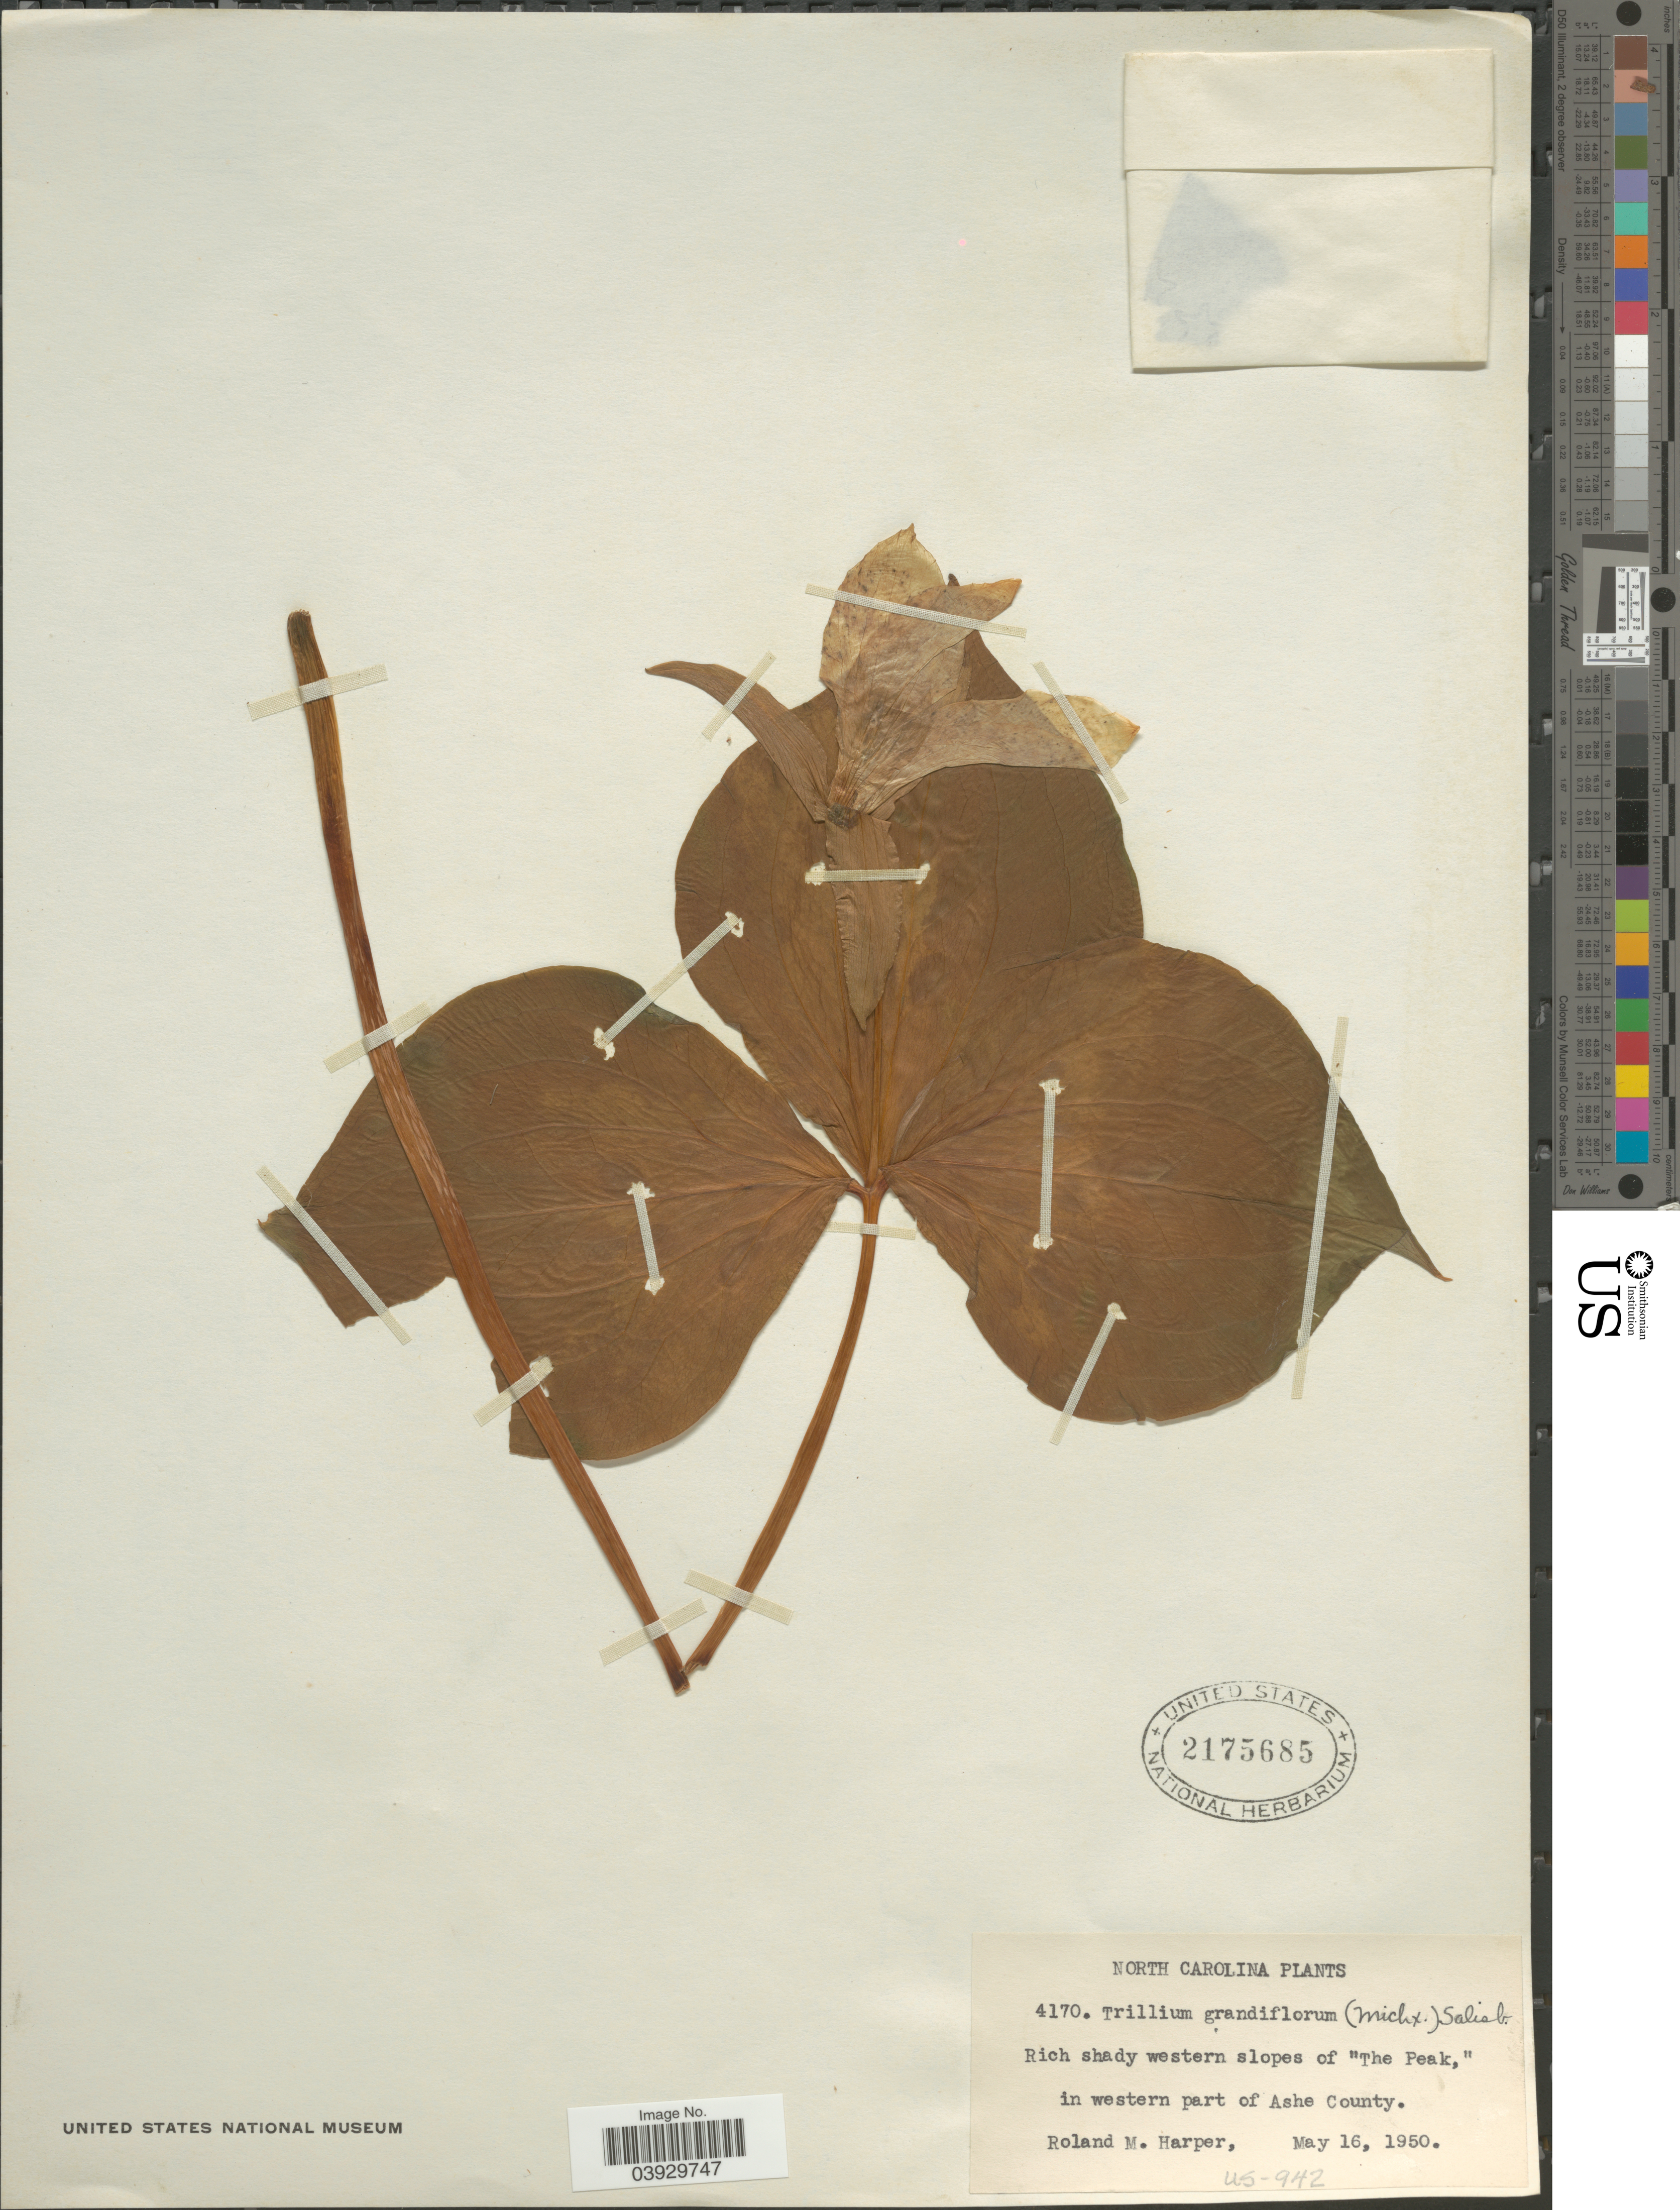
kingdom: Plantae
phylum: Tracheophyta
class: Liliopsida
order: Liliales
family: Melanthiaceae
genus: Trillium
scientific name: Trillium grandiflorum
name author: (Michx.) Salisb.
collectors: R. M. Harper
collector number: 4170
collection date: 1950-05-16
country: United States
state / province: North Carolina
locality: Western slopes of "The Peak," in western part of Ashe County.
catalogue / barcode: US 2175685